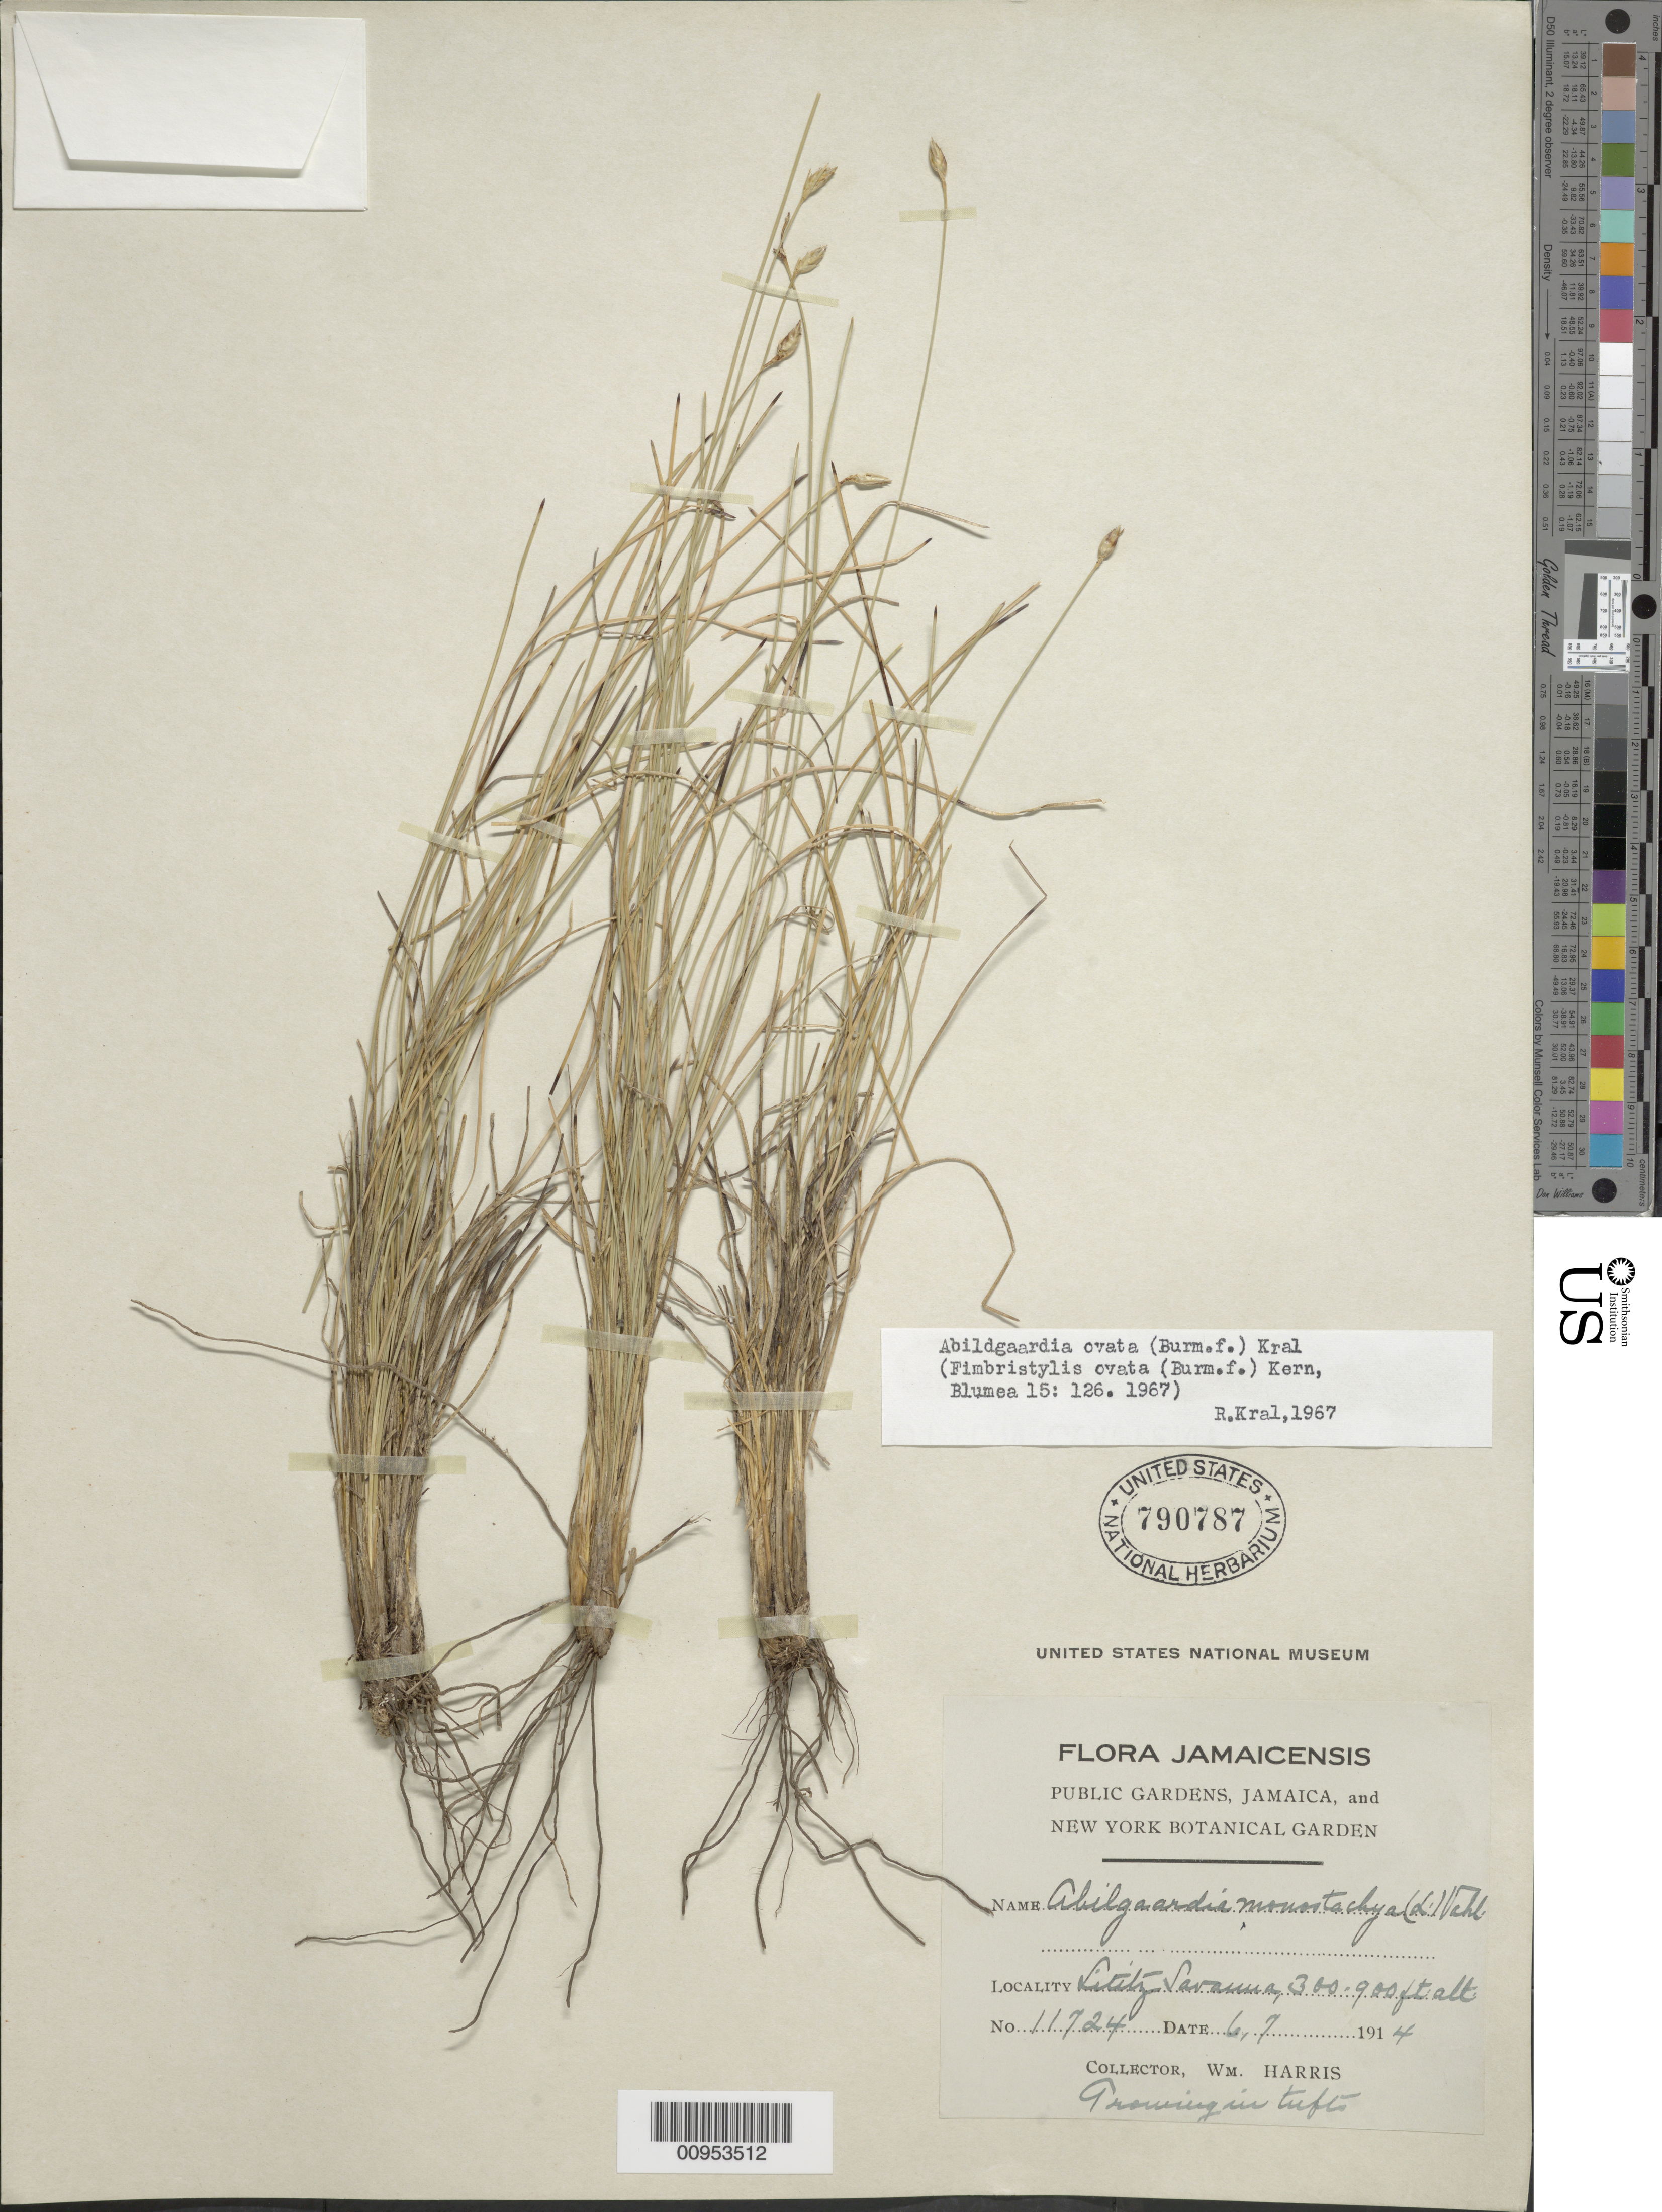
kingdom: Plantae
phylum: Tracheophyta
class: Liliopsida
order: Poales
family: Cyperaceae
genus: Abildgaardia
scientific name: Abildgaardia ovata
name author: (Burm. f.) Kral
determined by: Kral, Robert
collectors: W. H. Harris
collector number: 11724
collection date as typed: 06 Jul 1914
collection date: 1914-07-06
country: Jamaica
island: Jamaica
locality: Lititz Savanna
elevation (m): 91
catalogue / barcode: US 790787